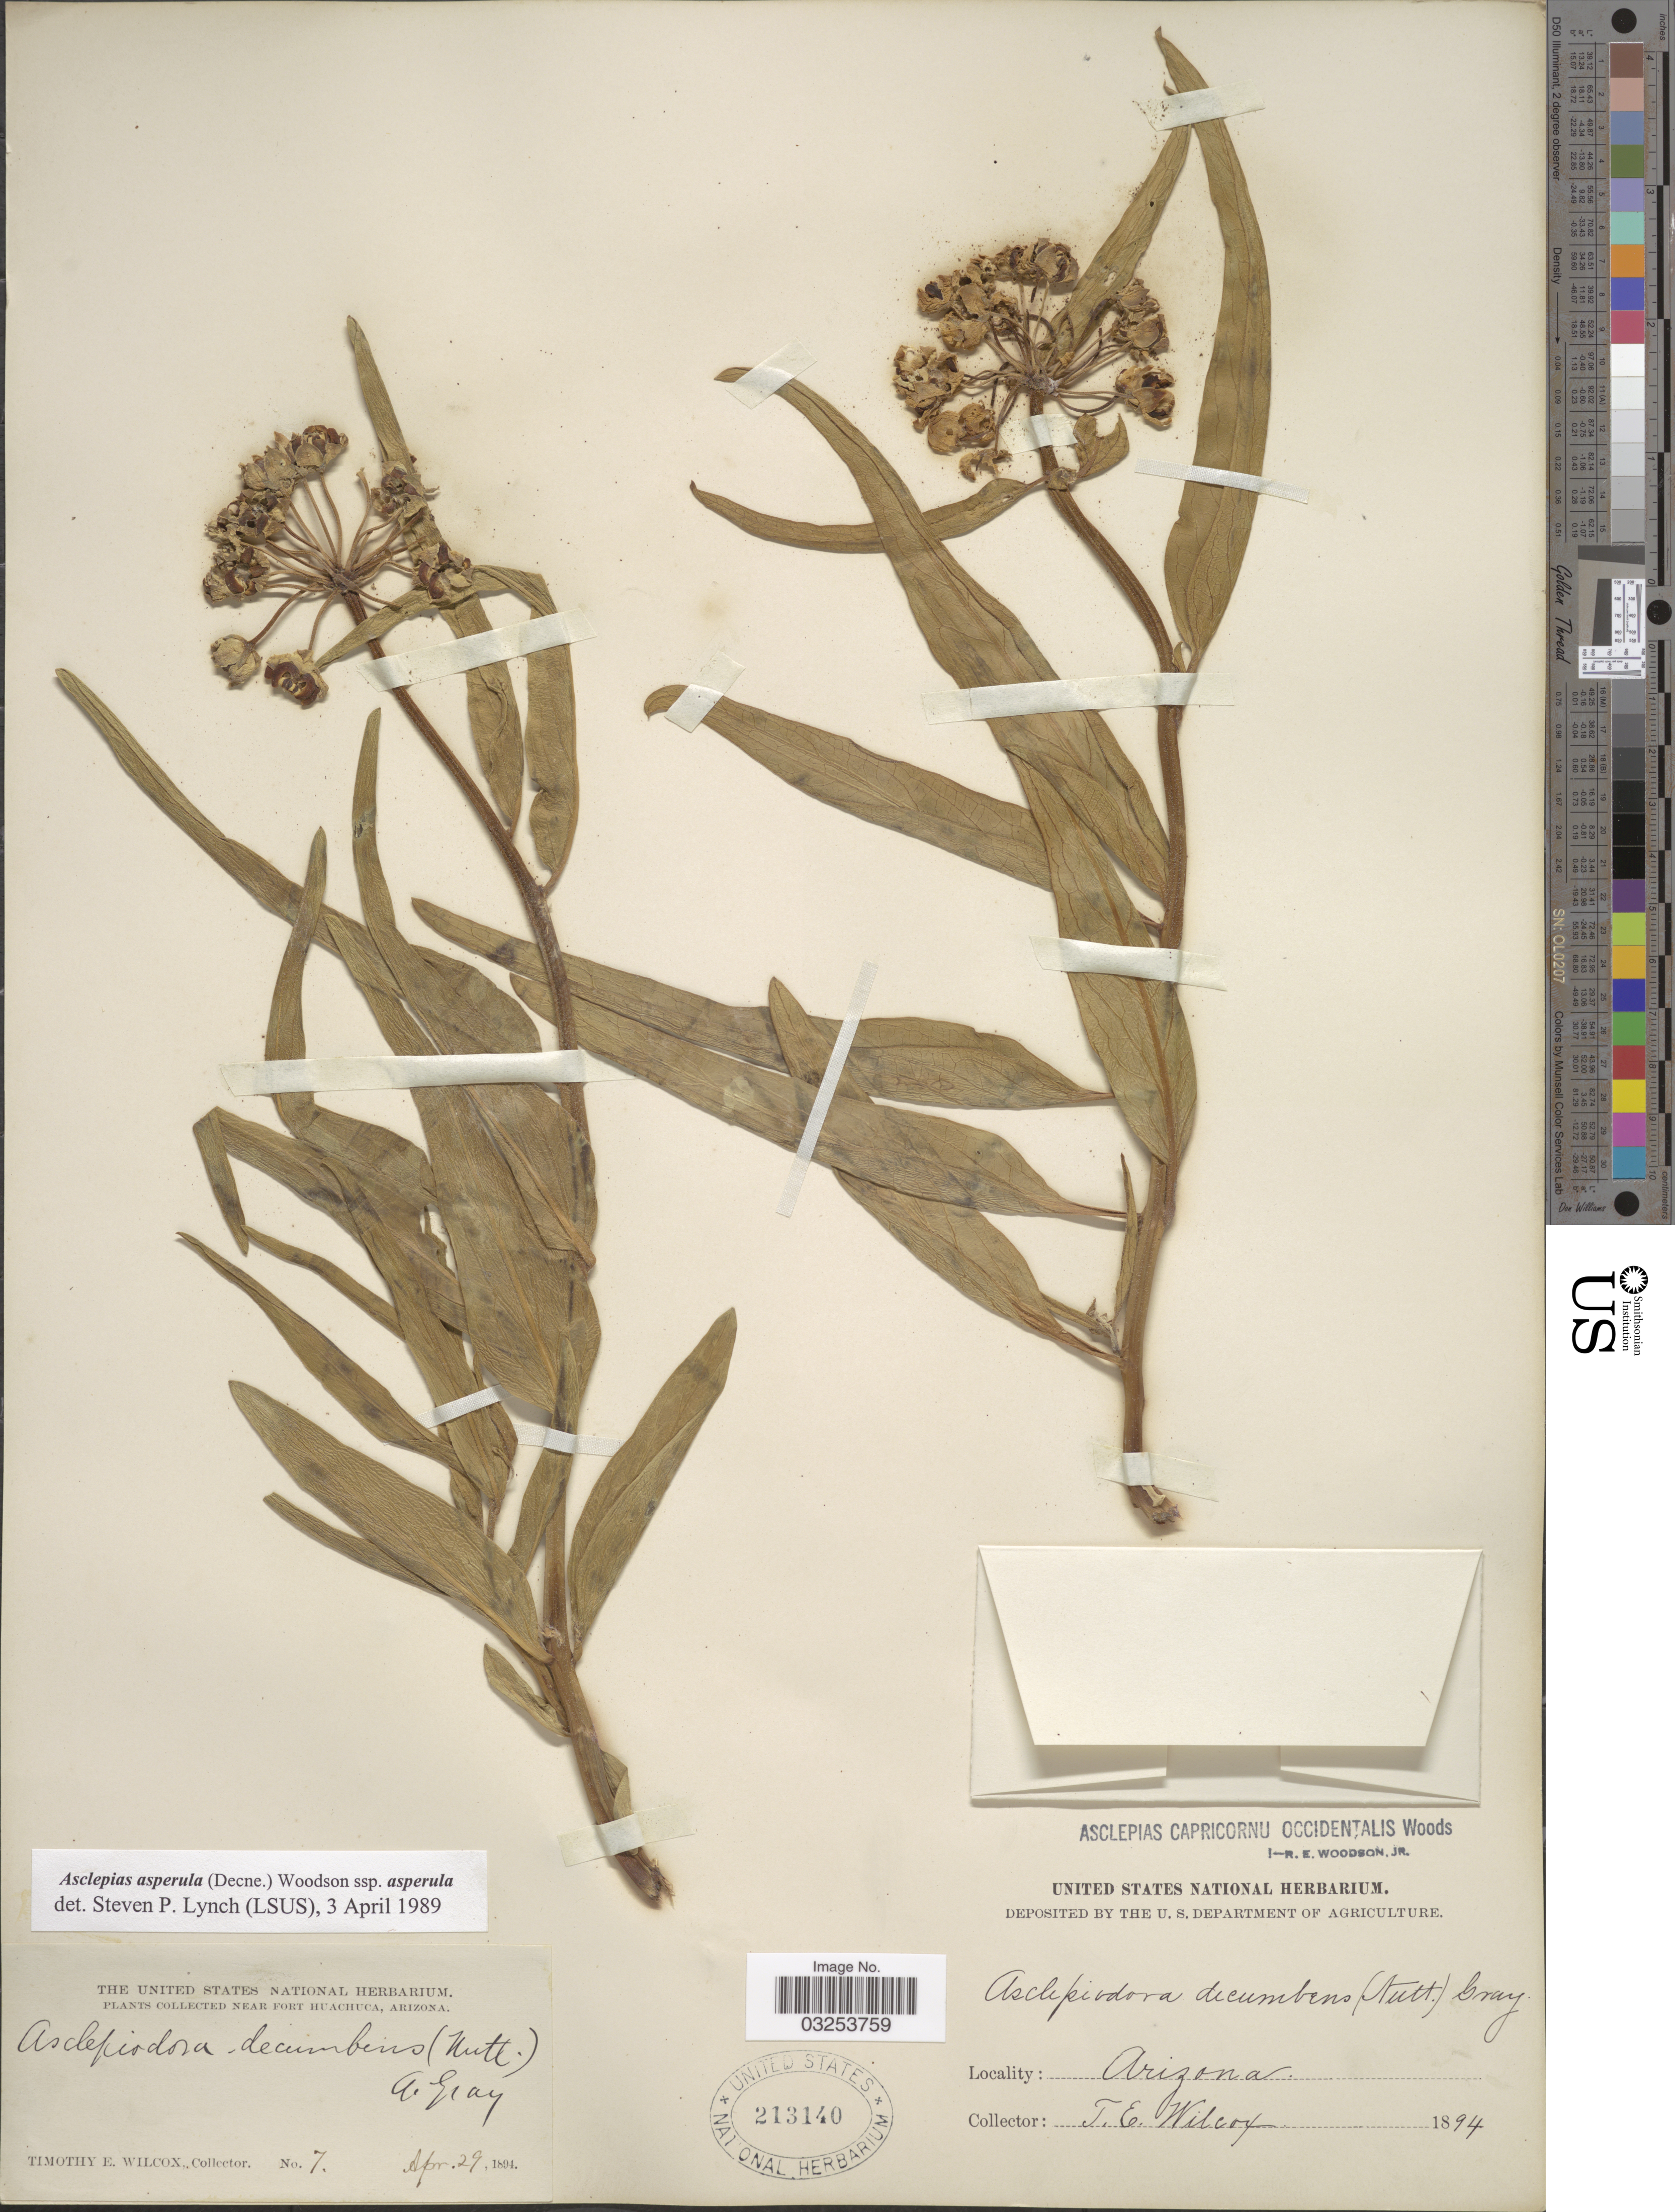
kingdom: Plantae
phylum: Tracheophyta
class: Magnoliopsida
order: Gentianales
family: Apocynaceae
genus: Asclepias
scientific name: Asclepias asperula subsp. asperula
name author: (Decne.) Woodson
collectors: T. E. Wilcox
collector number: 7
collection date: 1894-04-29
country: United States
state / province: Arizona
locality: Near Fort Huachuca.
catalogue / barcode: US 213140